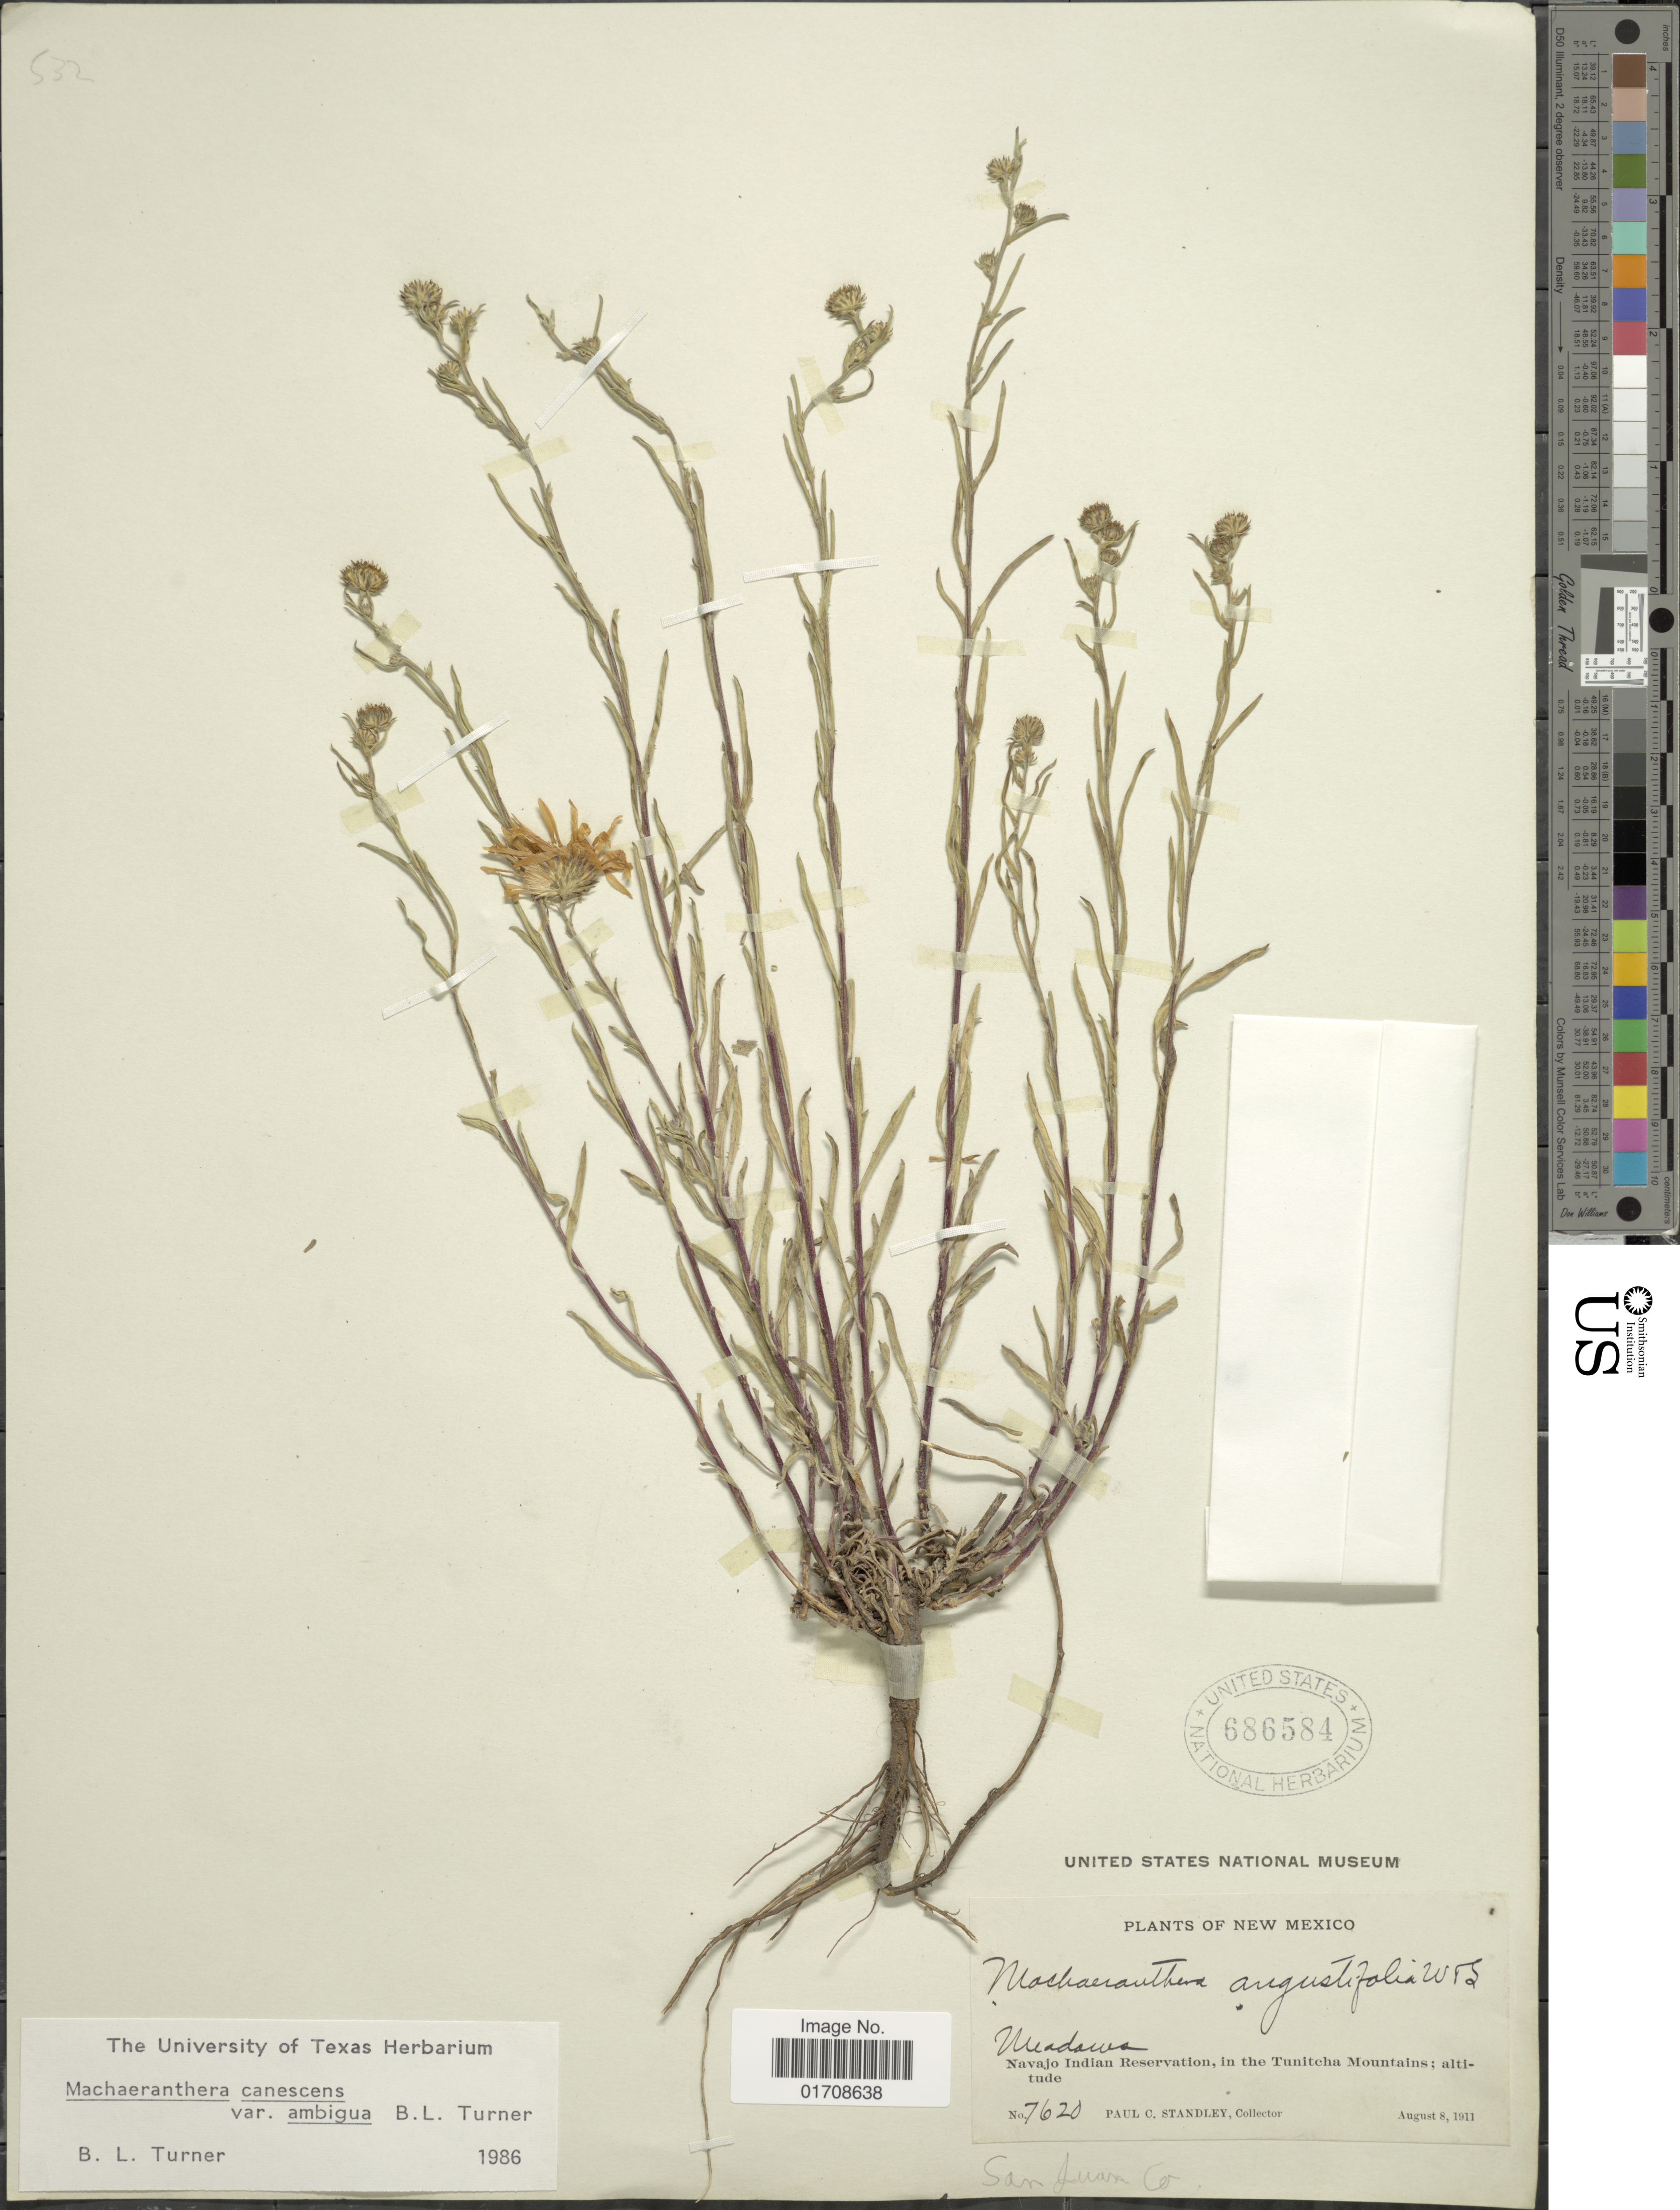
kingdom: Plantae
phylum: Tracheophyta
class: Magnoliopsida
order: Asterales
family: Asteraceae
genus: Machaeranthera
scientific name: Machaeranthera canescens var. ambigua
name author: (B.L. Turner) B.L. Turner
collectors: P. C. Standley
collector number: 7620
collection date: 1911-08-08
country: United States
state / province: New Mexico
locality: Navajo Indian Reservation, in the Tunitcha Mountains, San Juan Co.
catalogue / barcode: US 686584